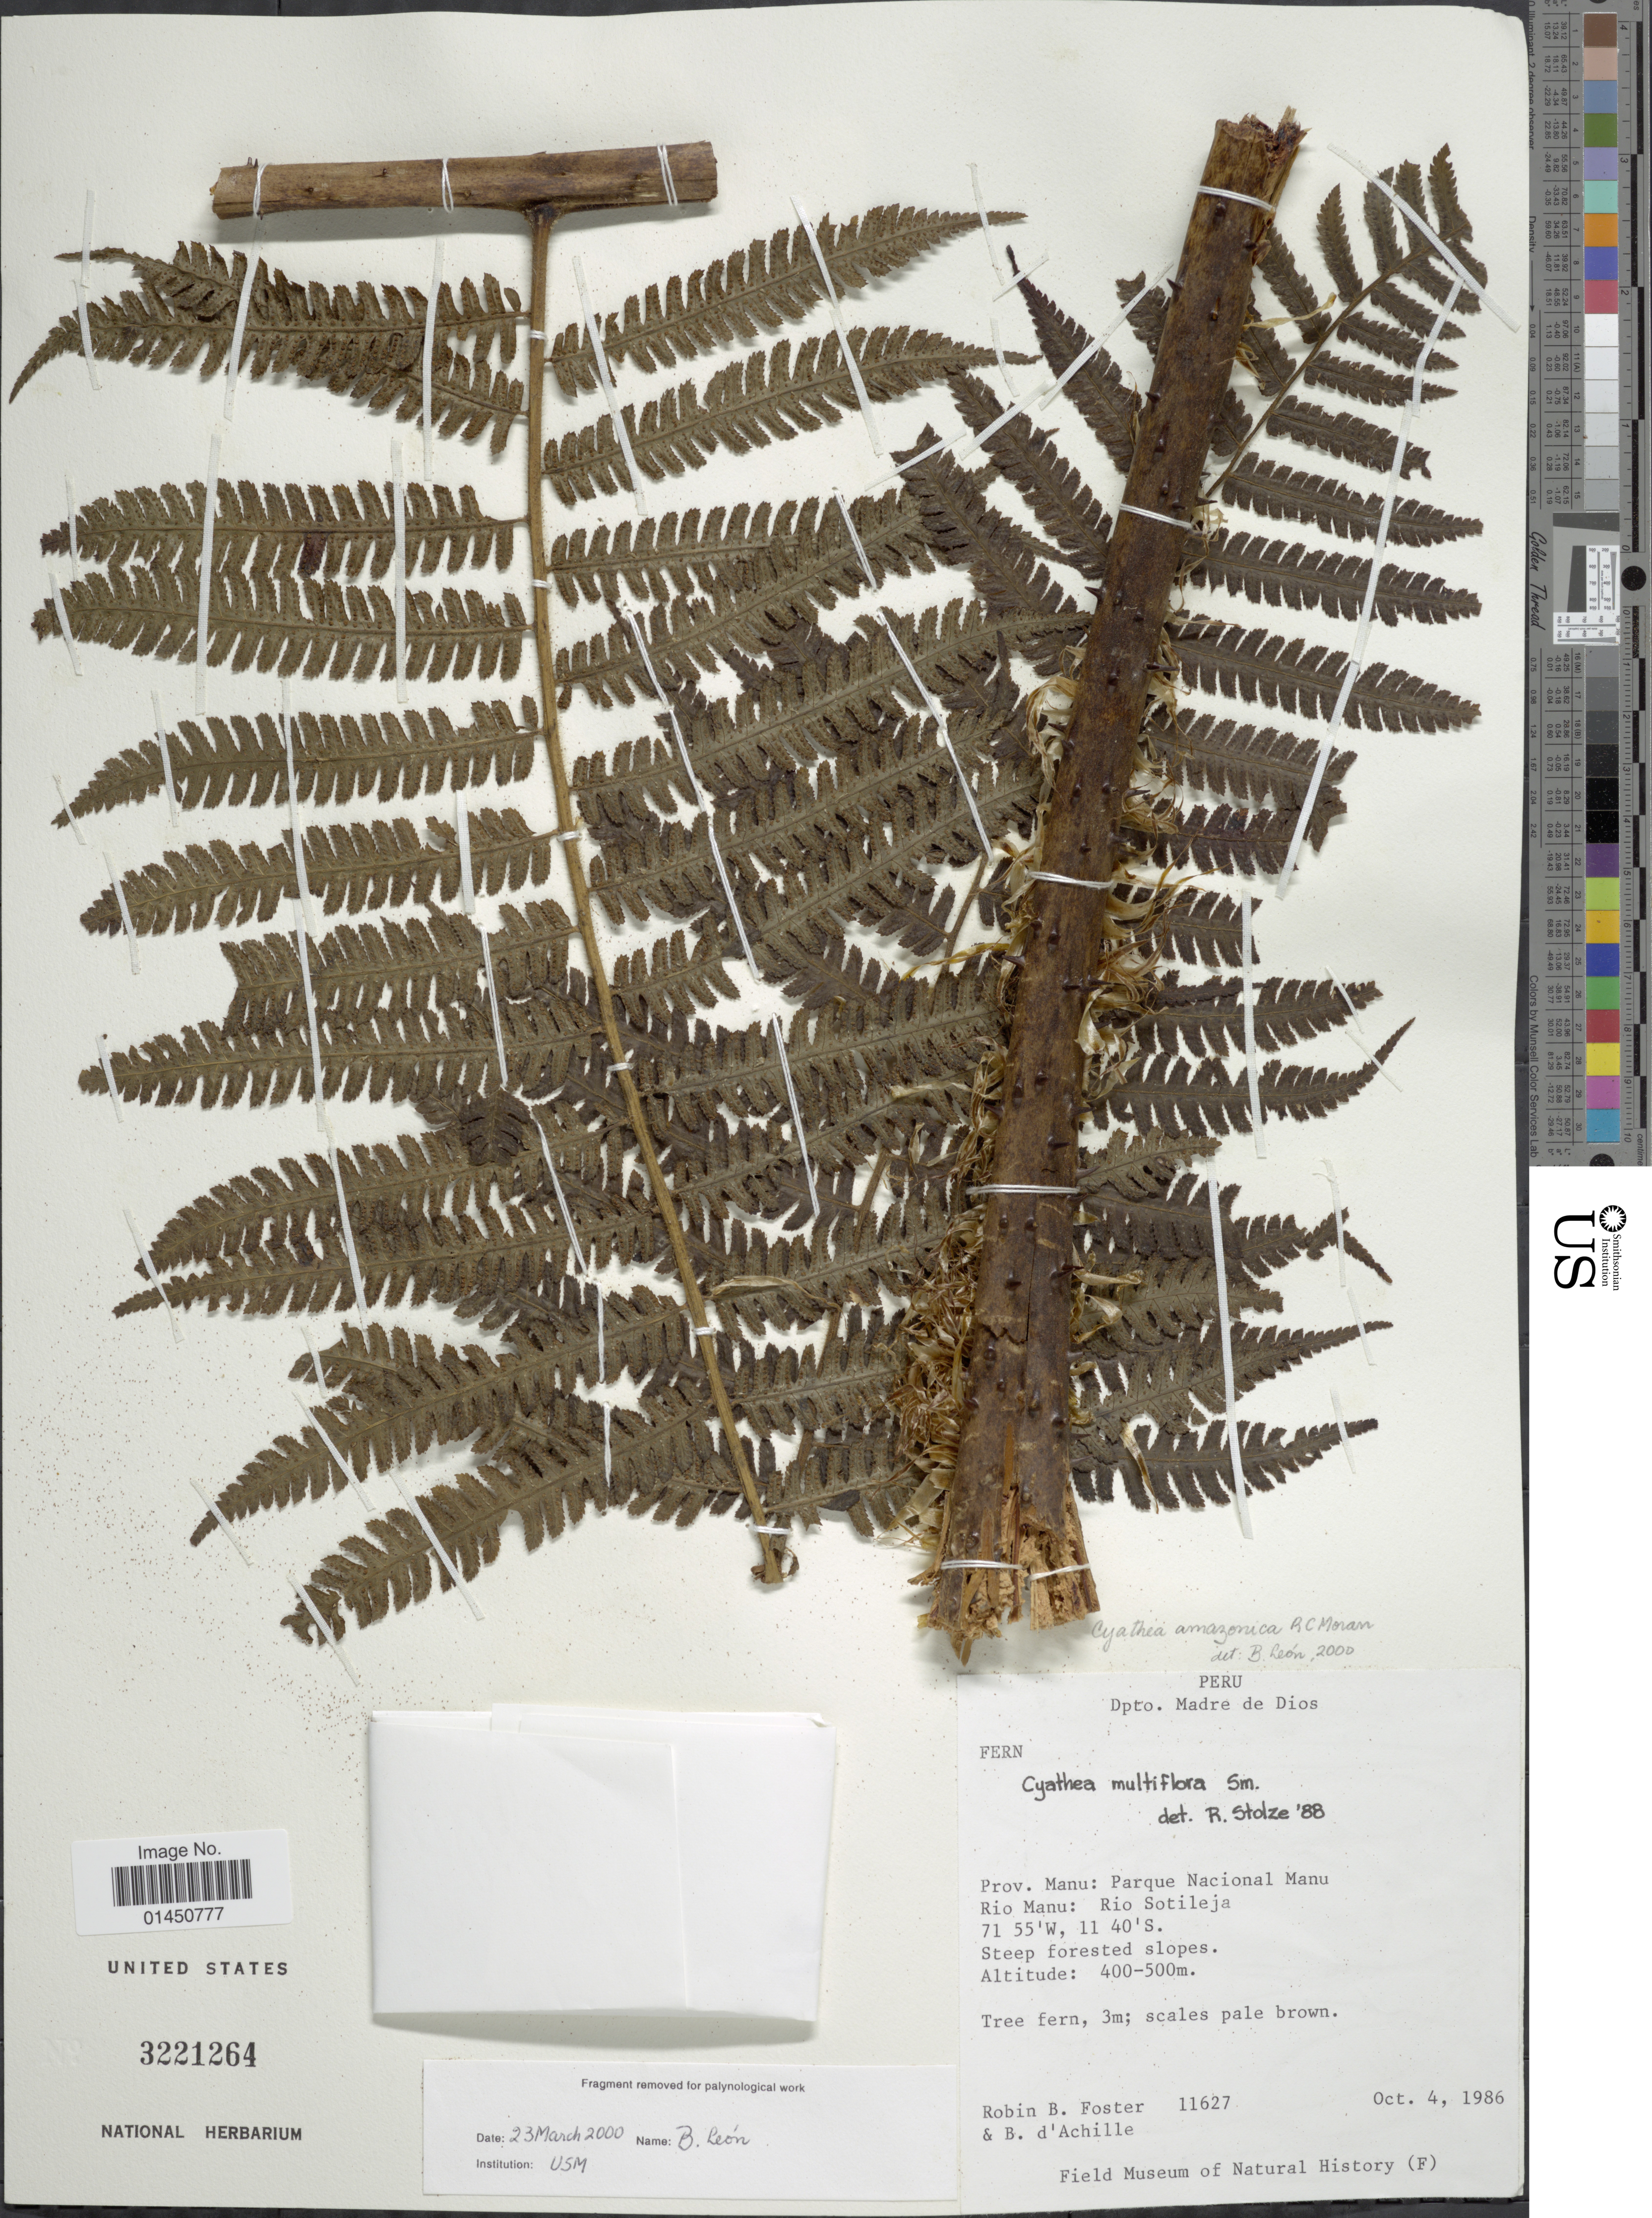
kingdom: Plantae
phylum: Tracheophyta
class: Polypodiopsida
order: Cyatheales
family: Cyatheaceae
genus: Cyathea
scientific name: Cyathea amazonica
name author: R.C. Moran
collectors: R. B. Foster & B. d'Achille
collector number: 11627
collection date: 1986-10-04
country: Peru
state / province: Madre de Dios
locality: Prov. Manu: Parque Nacional Manu, Rio Manu: Rio Sotileja, steep forested slopes.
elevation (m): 400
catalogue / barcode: US 3221264